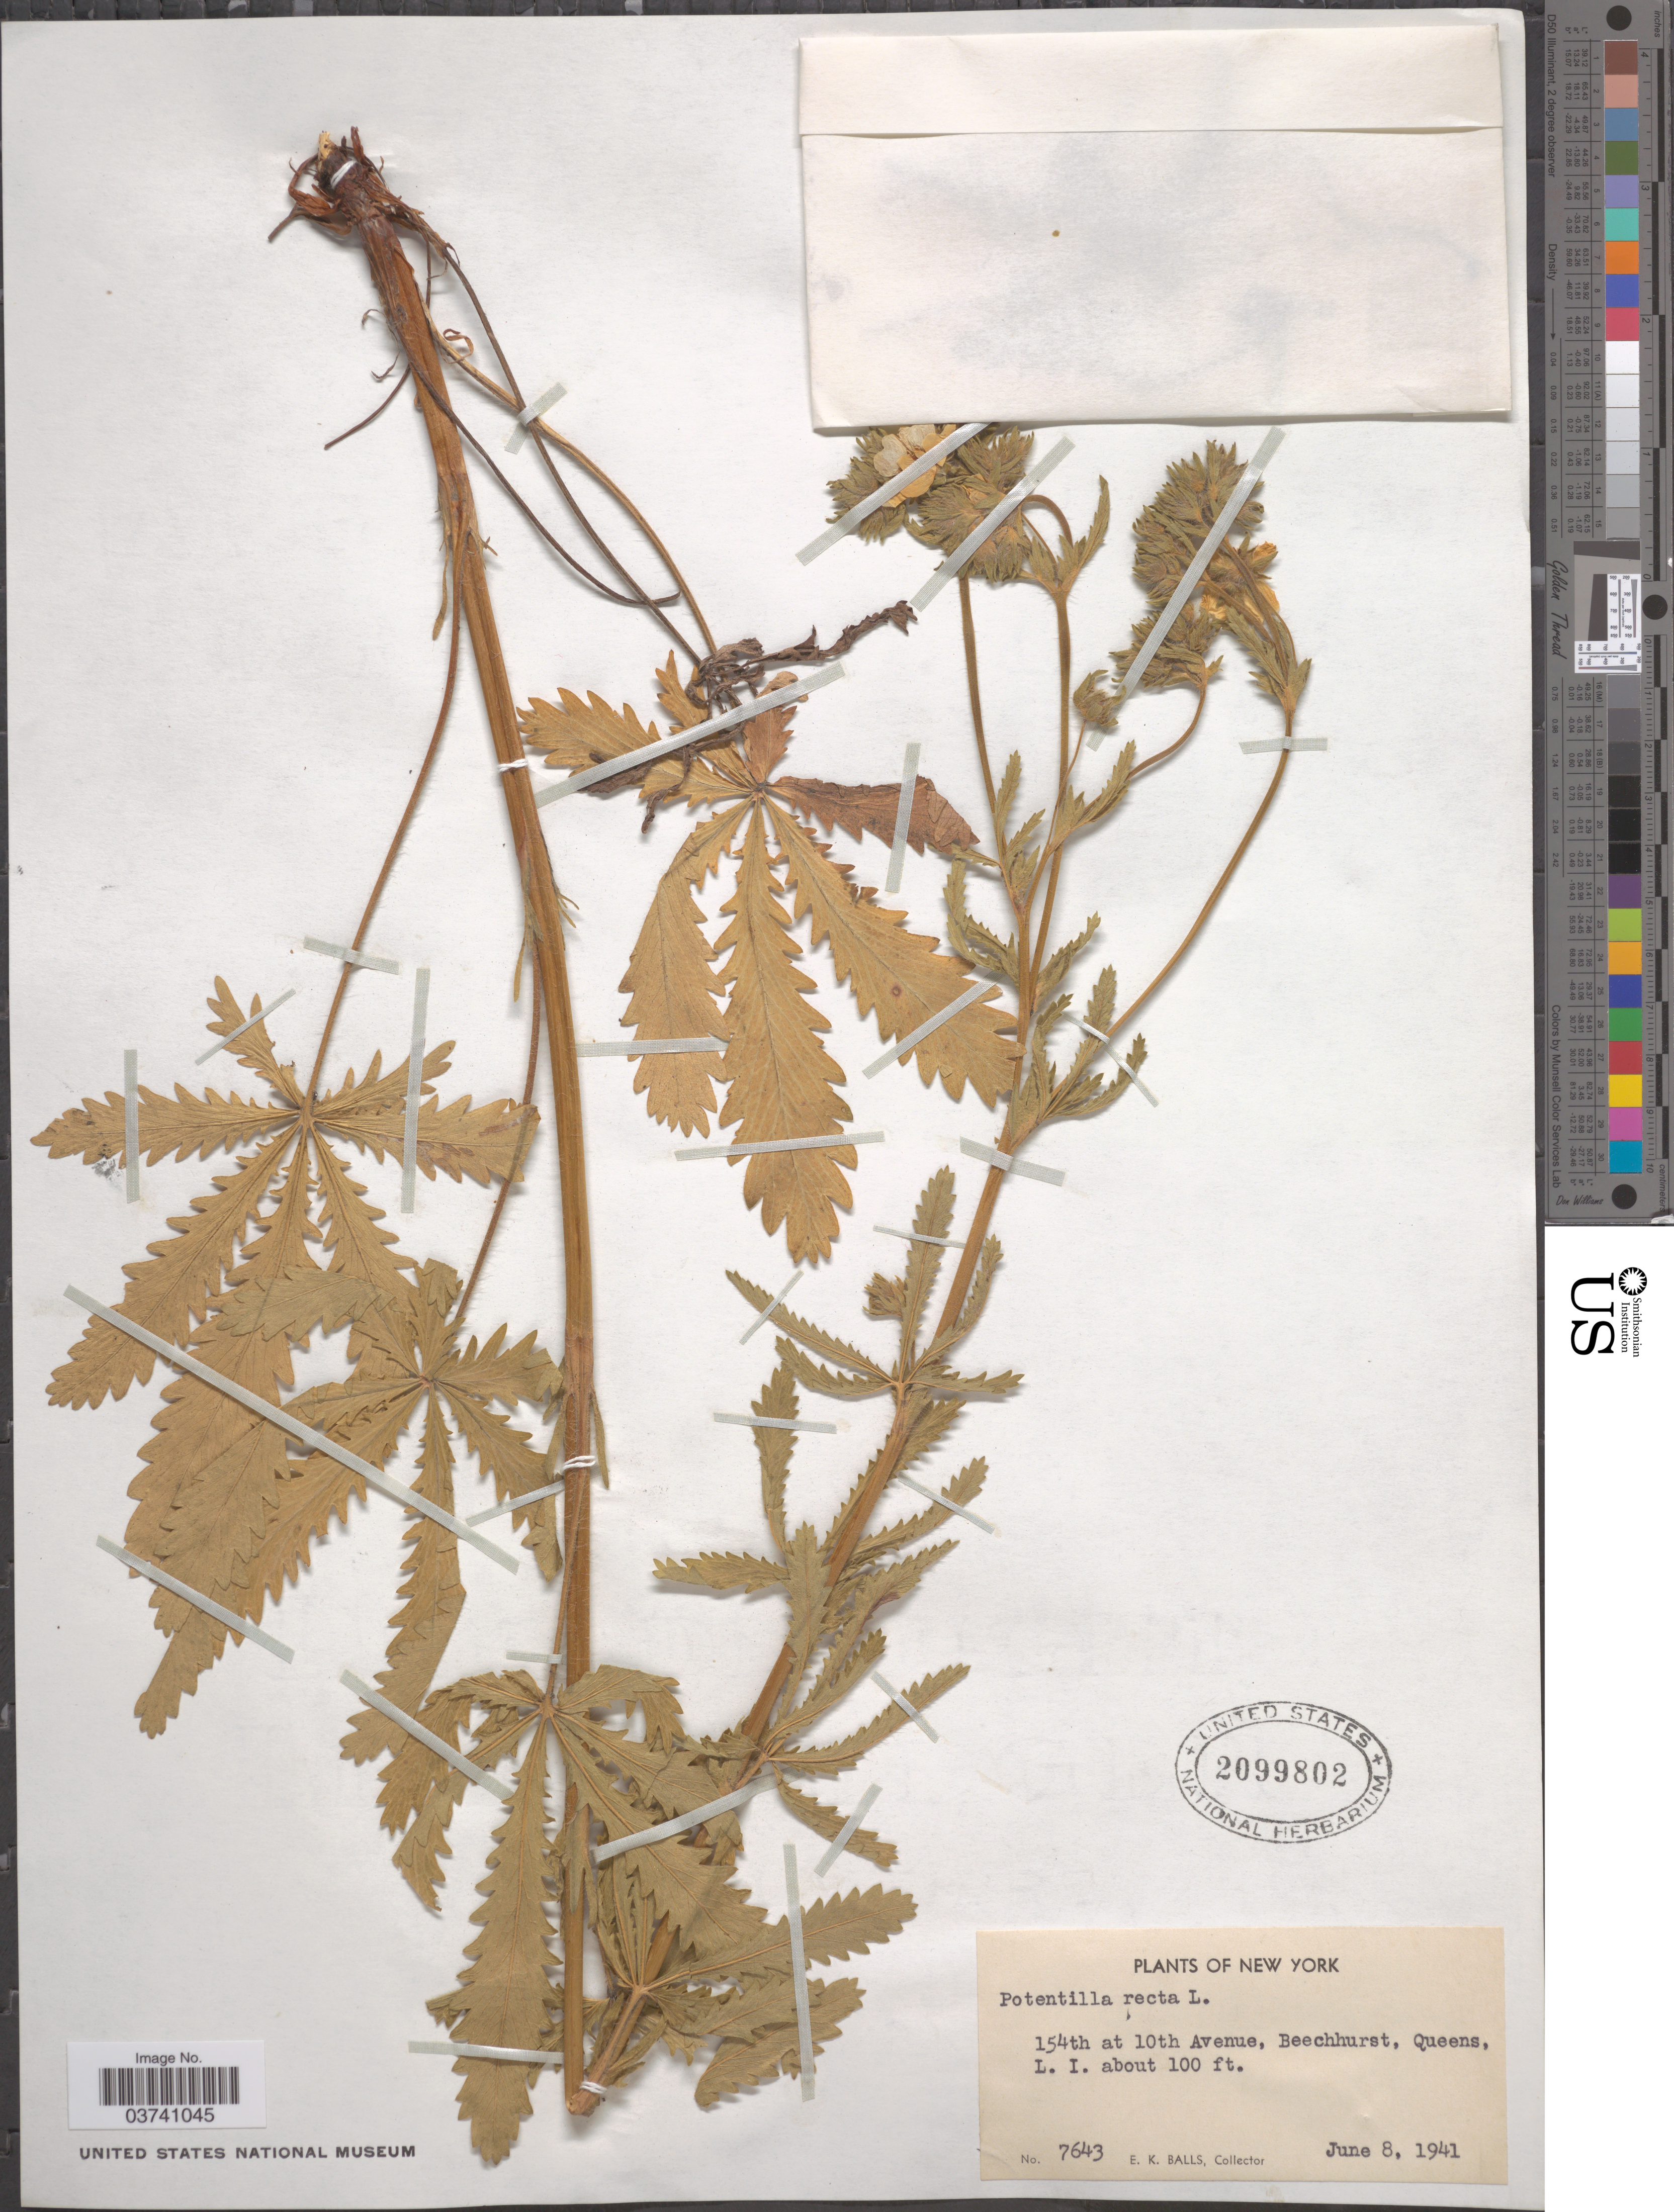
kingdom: Plantae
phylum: Tracheophyta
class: Magnoliopsida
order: Rosales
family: Rosaceae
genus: Potentilla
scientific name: Potentilla recta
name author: L.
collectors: E. K. Balls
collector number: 7643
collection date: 1941-06-08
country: United States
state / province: New York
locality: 154th at 10th Avenue, Beechhurst, Queens, L. I.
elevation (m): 30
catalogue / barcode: US 2099802